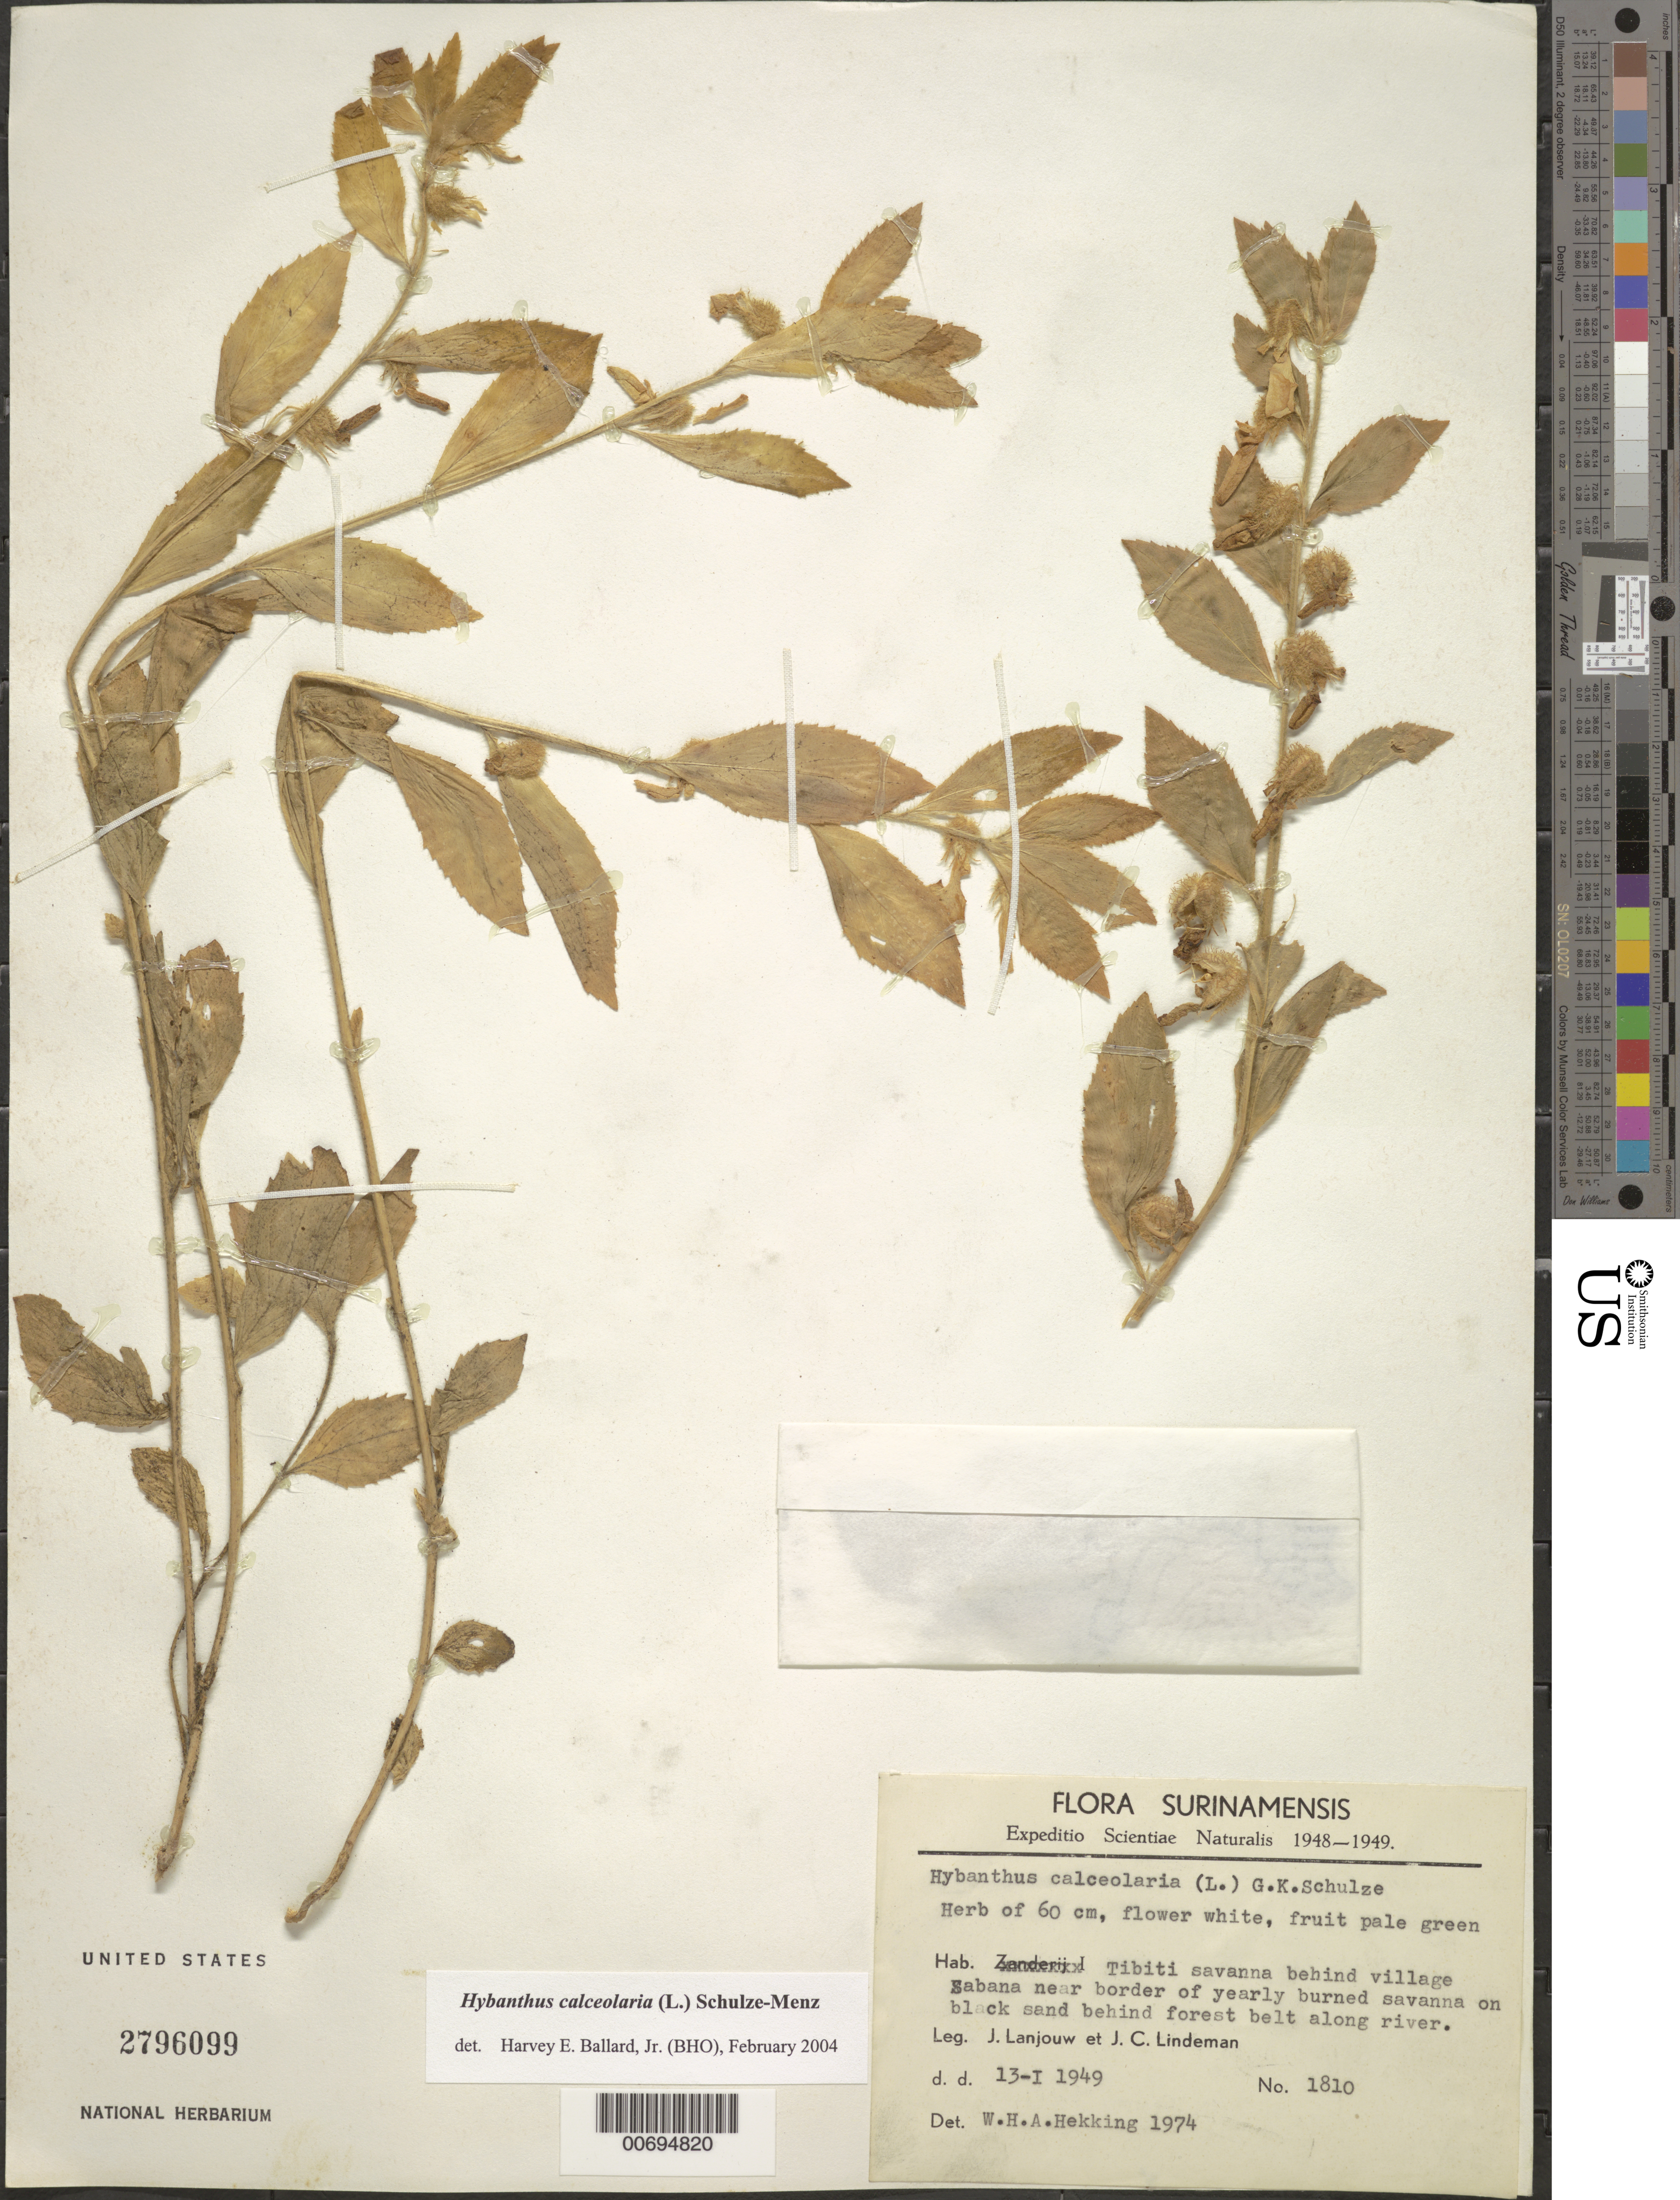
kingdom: Plantae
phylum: Tracheophyta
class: Magnoliopsida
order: Malpighiales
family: Violaceae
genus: Pombalia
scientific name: Pombalia calceolaria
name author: (L.) Paula-Souza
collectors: J. Lanjouw & J. C. Lindeman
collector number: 1810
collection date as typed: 13-Jan-49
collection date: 1949-01-13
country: Suriname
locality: Tibiti savanna, behind village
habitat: Savanna near border of yearly burned savanna on black sand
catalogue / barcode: US 2796099